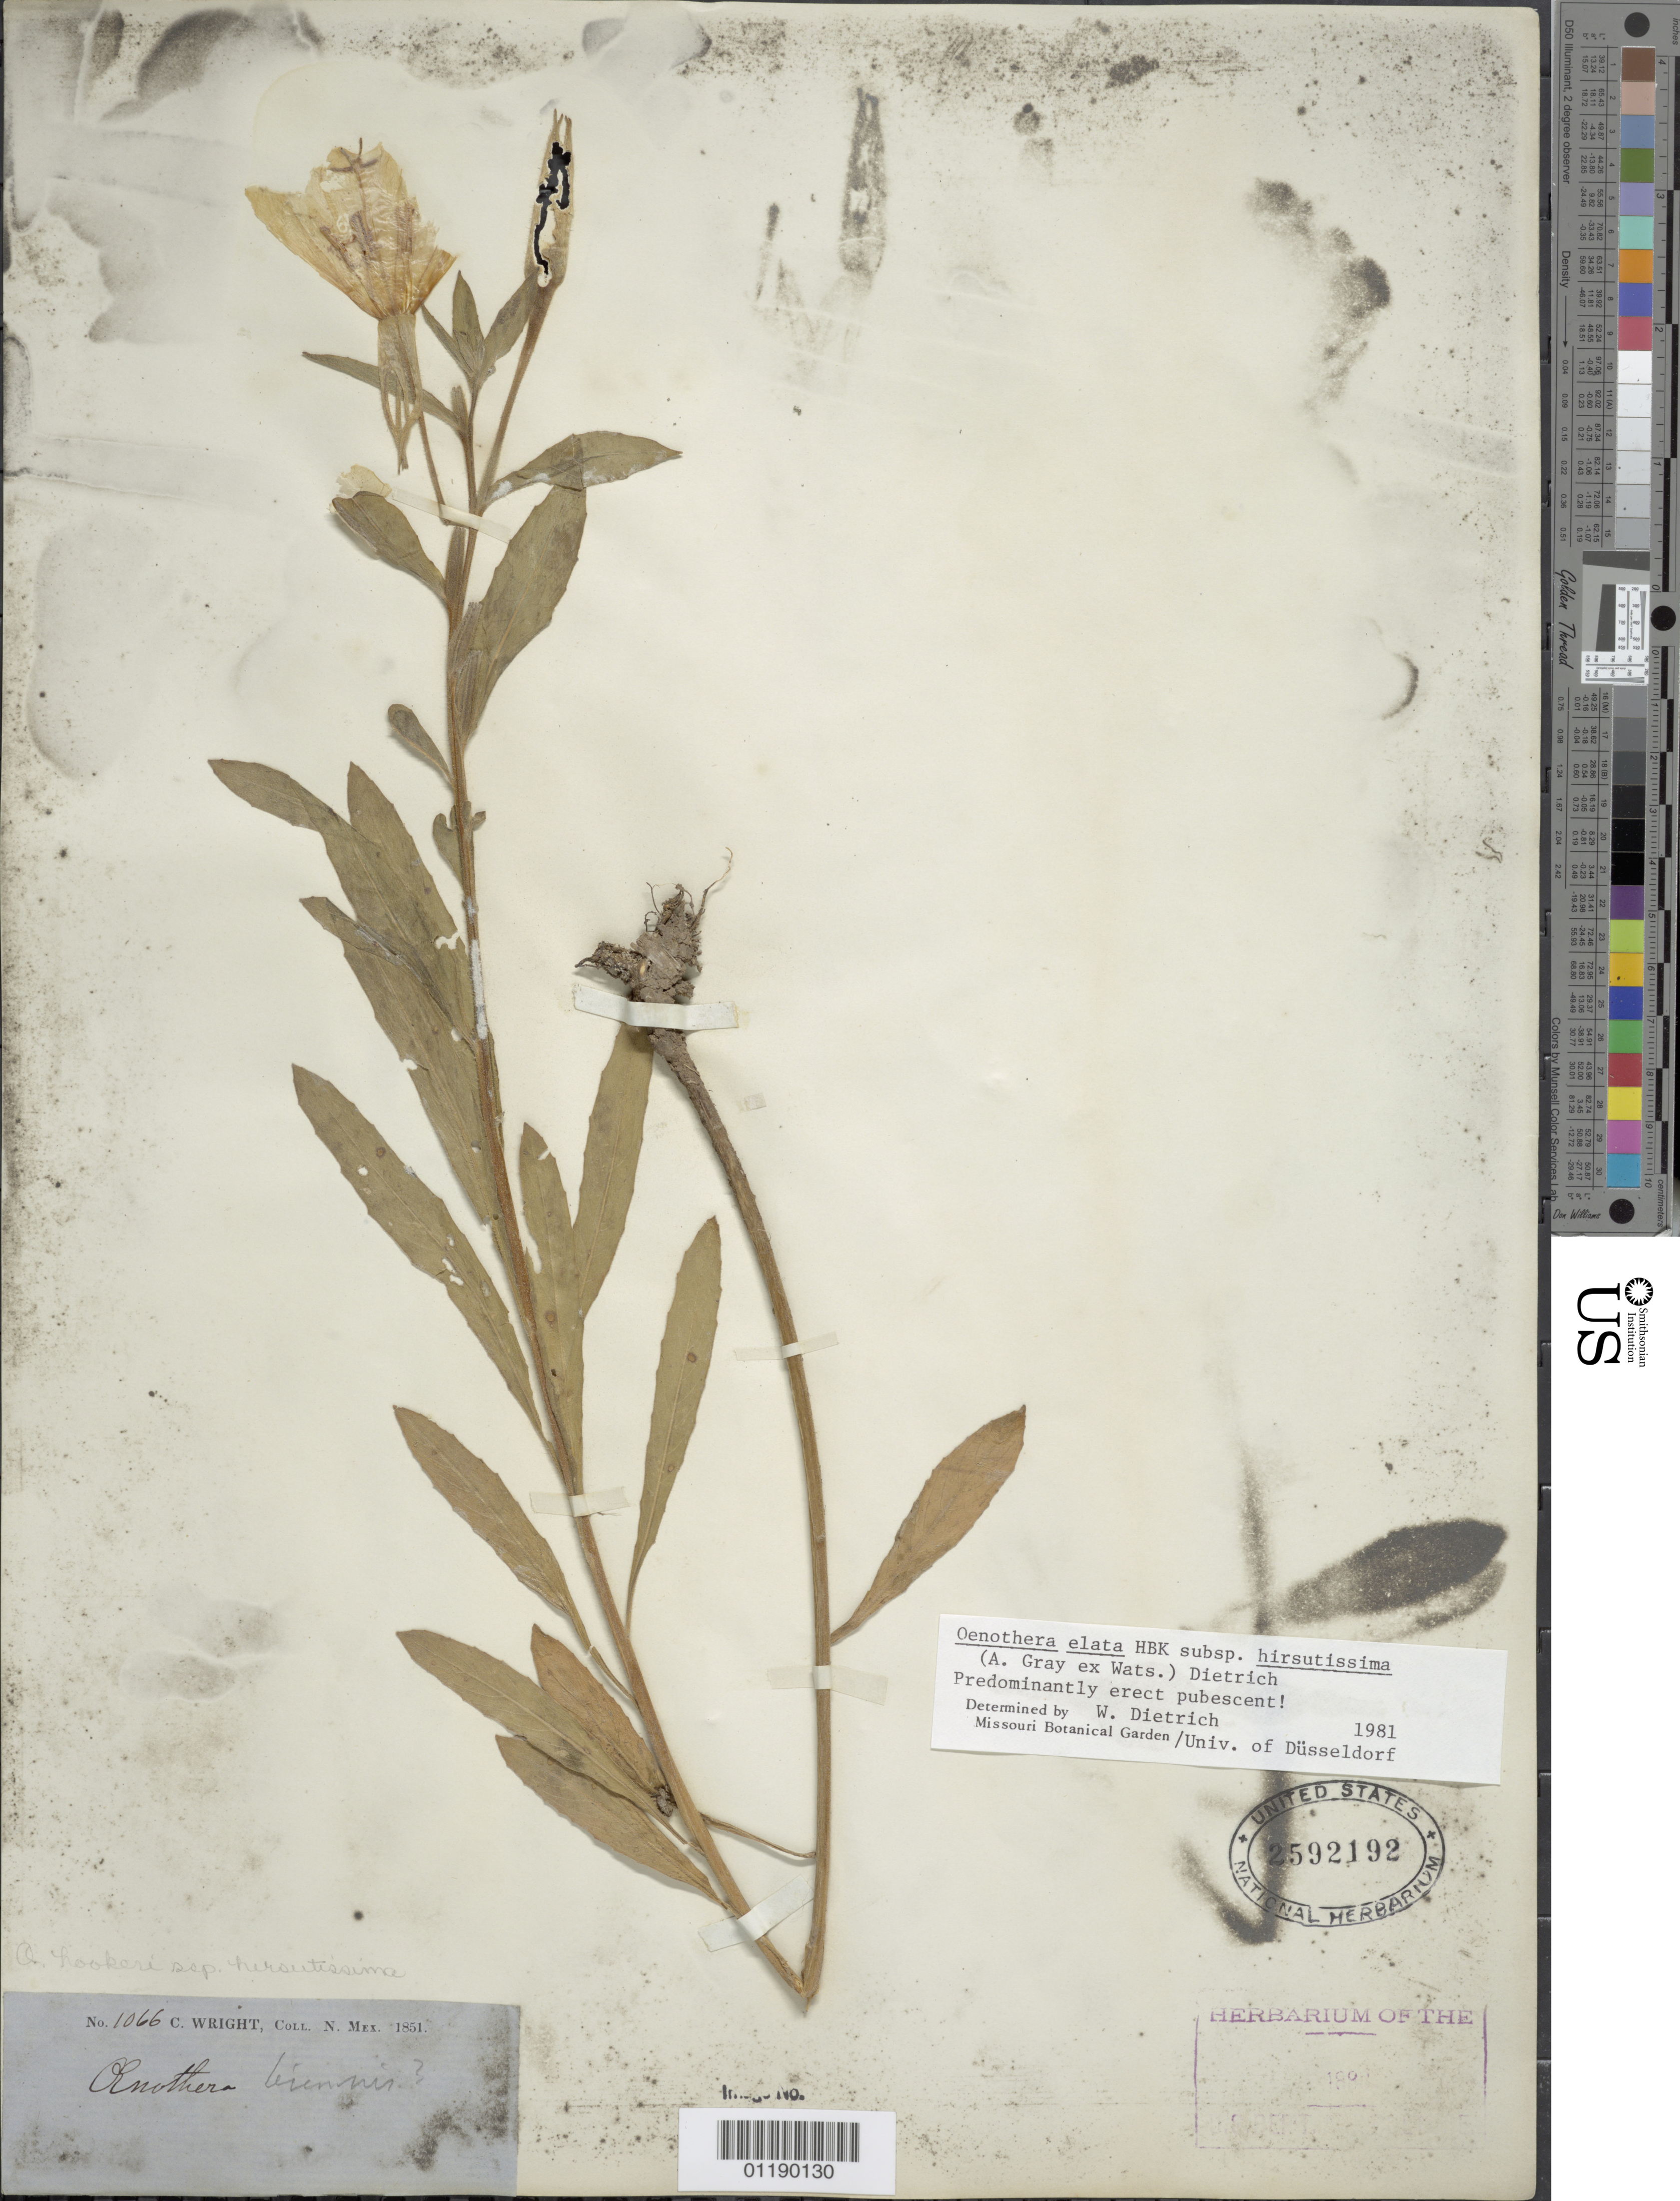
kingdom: Plantae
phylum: Tracheophyta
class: Magnoliopsida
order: Myrtales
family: Onagraceae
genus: Oenothera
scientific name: Oenothera elata subsp. hirsutissima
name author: (A. Gray ex S. Watson) W. Dietr.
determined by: Dietrich, W.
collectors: C. Wright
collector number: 1066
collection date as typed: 1851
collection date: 1851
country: United States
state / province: New Mexico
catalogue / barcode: US 2592192